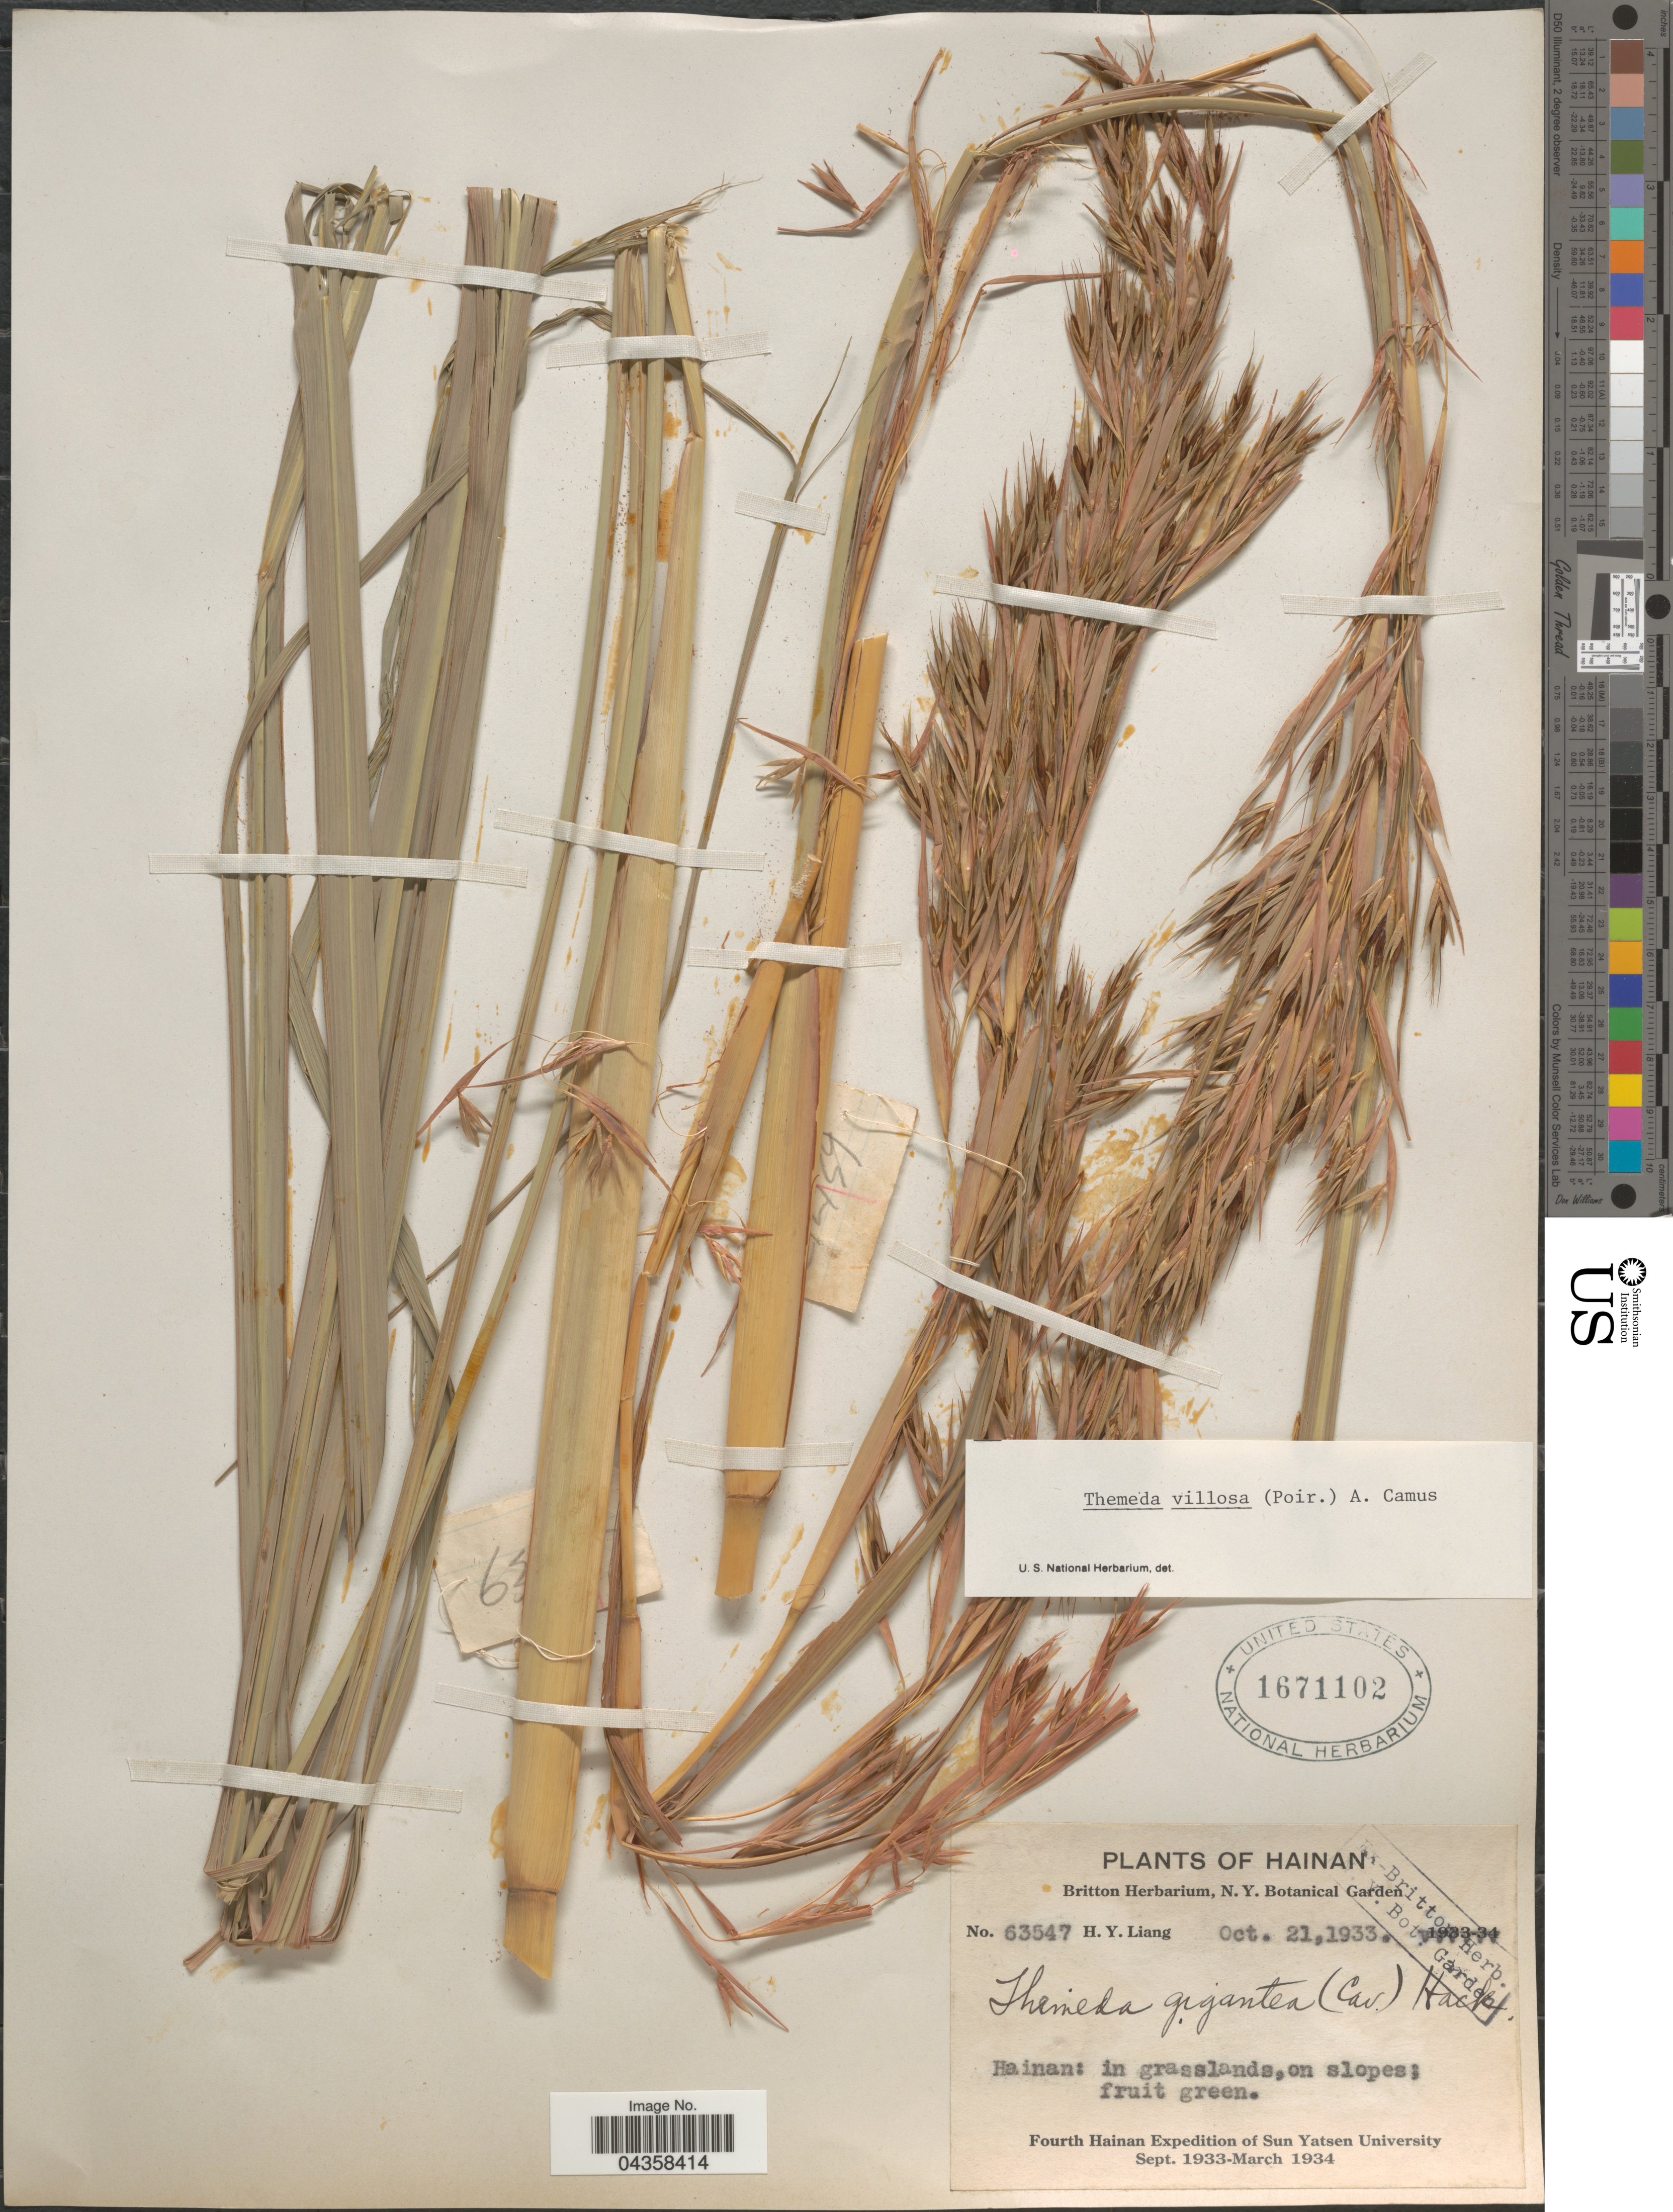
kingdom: Plantae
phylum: Tracheophyta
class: Liliopsida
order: Poales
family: Poaceae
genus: Themeda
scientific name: Themeda villosa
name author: (Lam.) A. Camus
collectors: H. Y. Liang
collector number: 63547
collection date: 1933-10-21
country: China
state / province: Hainan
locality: Hainan: in grasslands, on slopes. Fourth Hainan Expedition of Sun Yatsen University Sept. 1933-March 1934.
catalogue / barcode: US 1671102